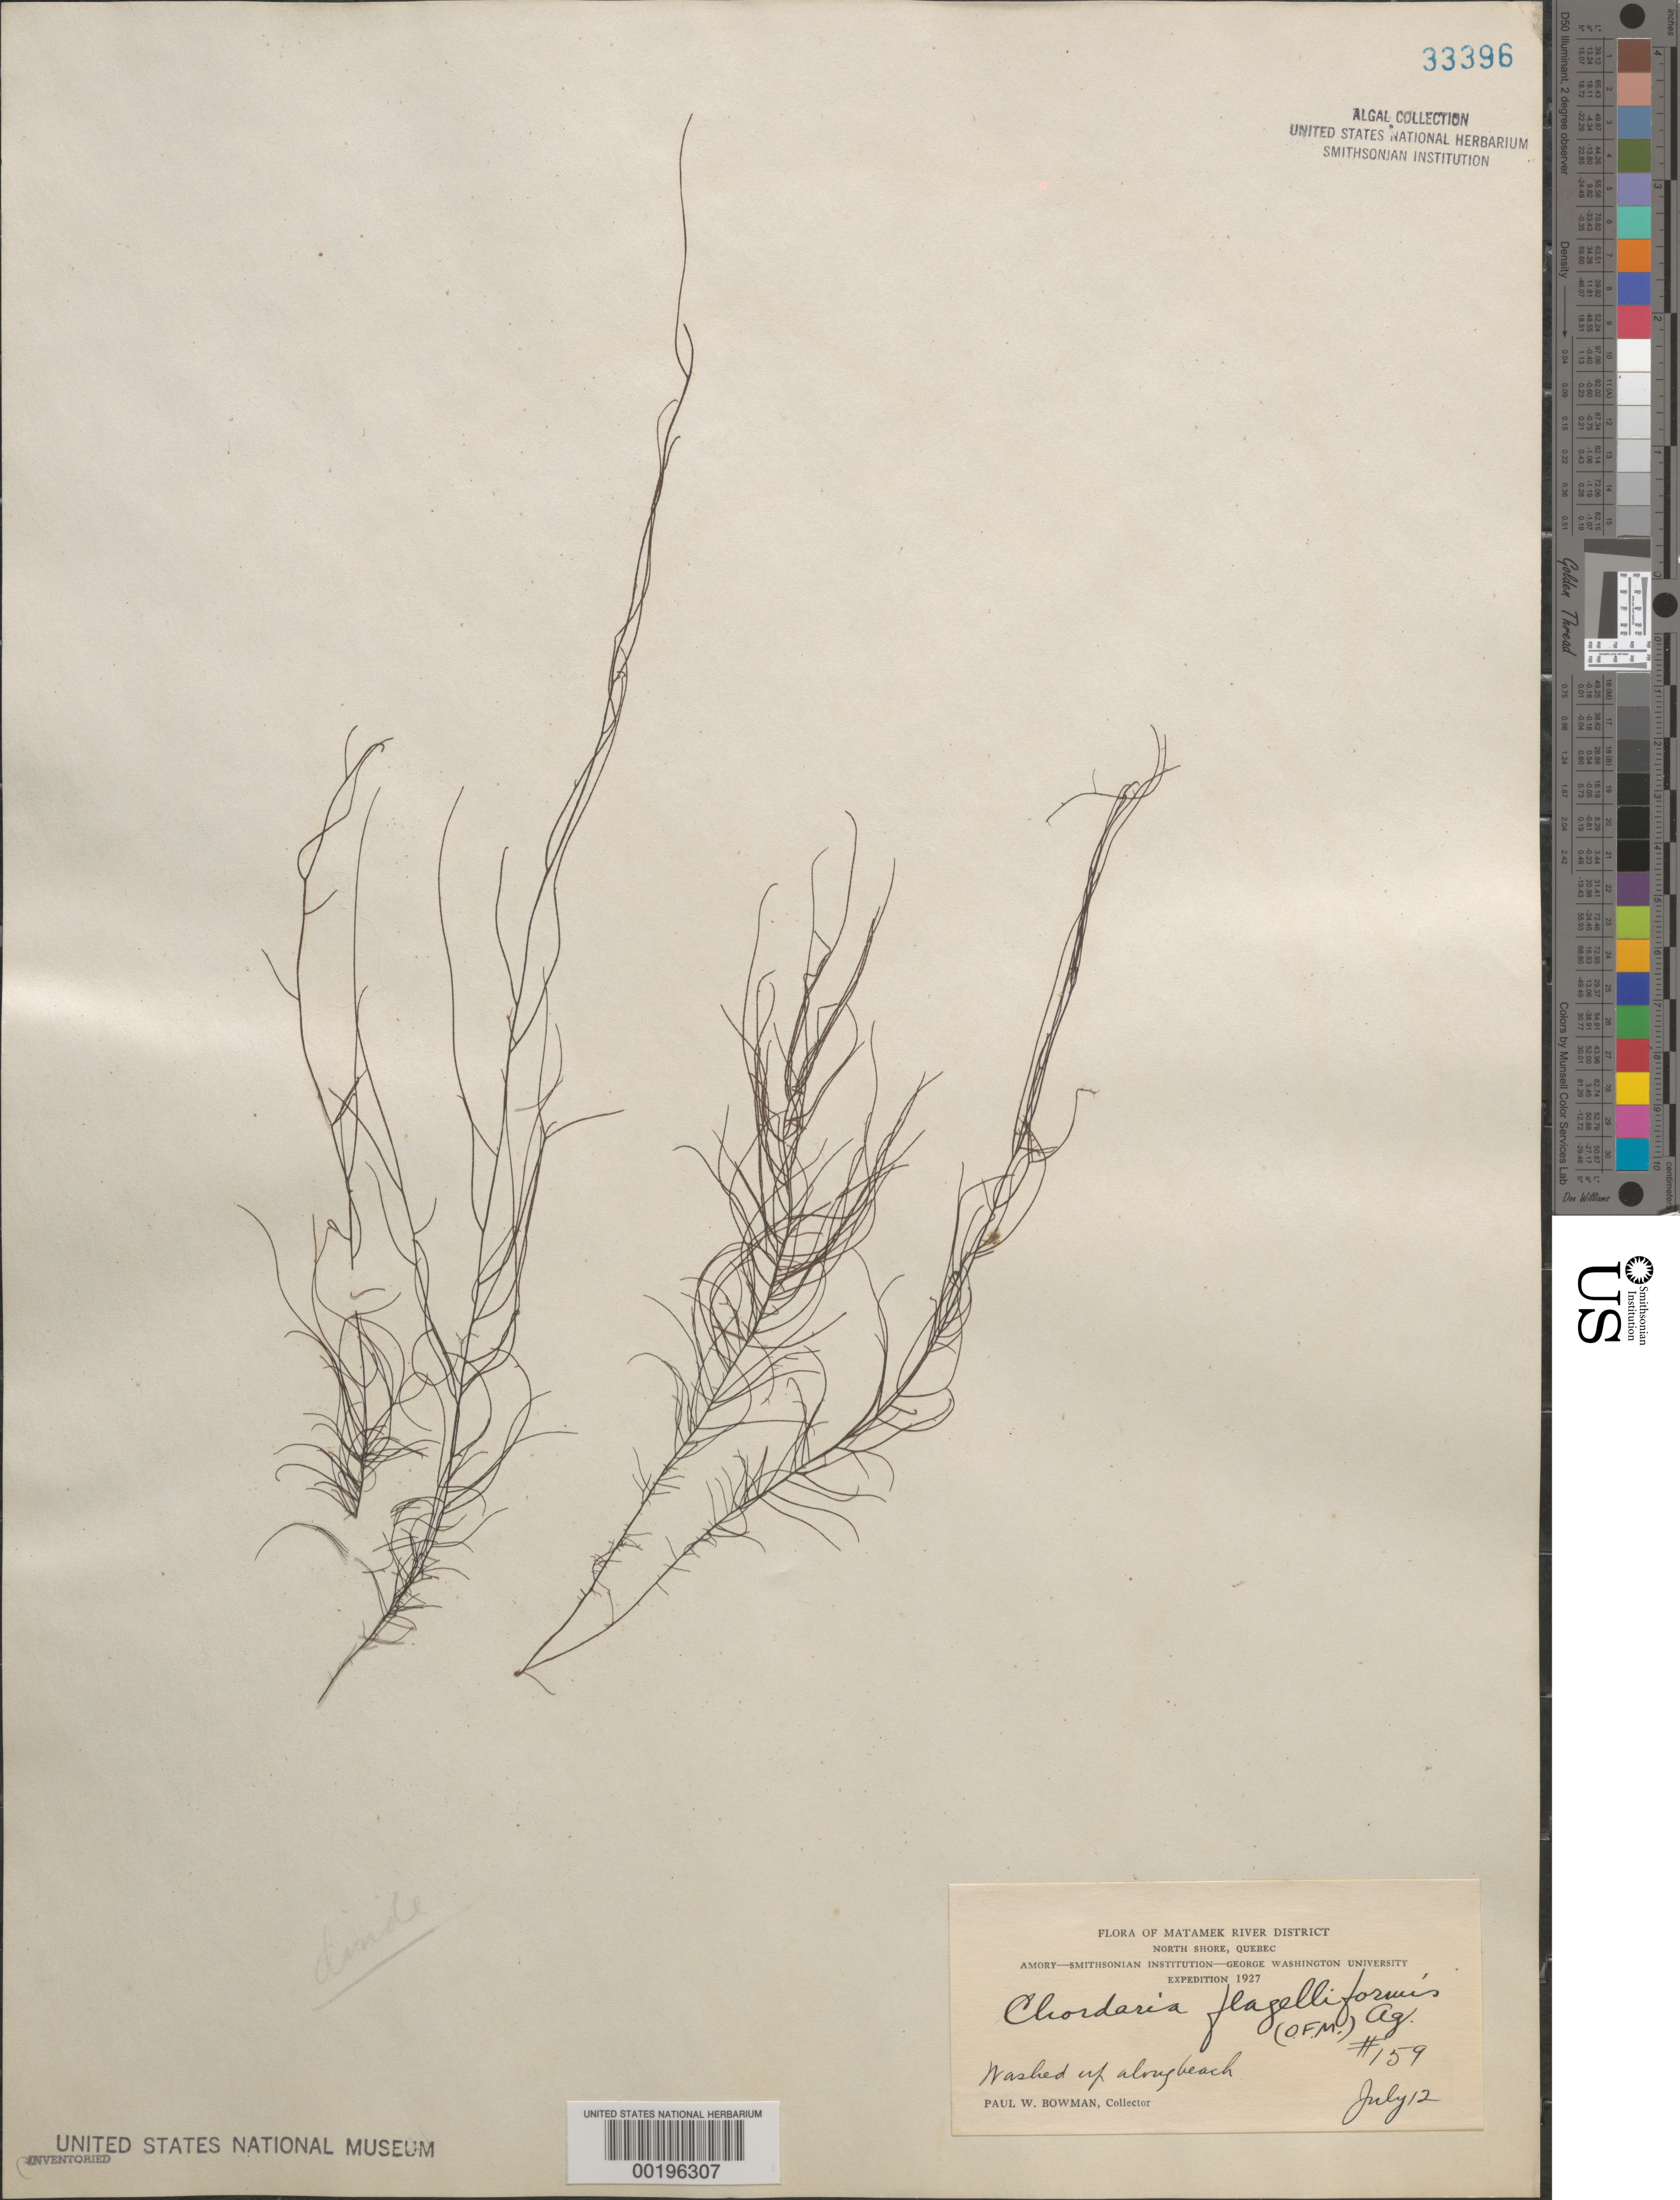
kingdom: Chromista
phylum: Ochrophyta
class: Phaeophyceae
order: Ectocarpales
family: Chordariaceae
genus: Chordaria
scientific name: Chordaria flagelliformis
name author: (Hudson) Grev.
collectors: P. Bowman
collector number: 159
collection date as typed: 12 Jul 1927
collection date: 1927-07-12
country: Canada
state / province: Quebec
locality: Matamek river district, north shore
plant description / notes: Amory-Smithsonian Institution-George Washington University Expedition, 1927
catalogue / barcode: US 33396